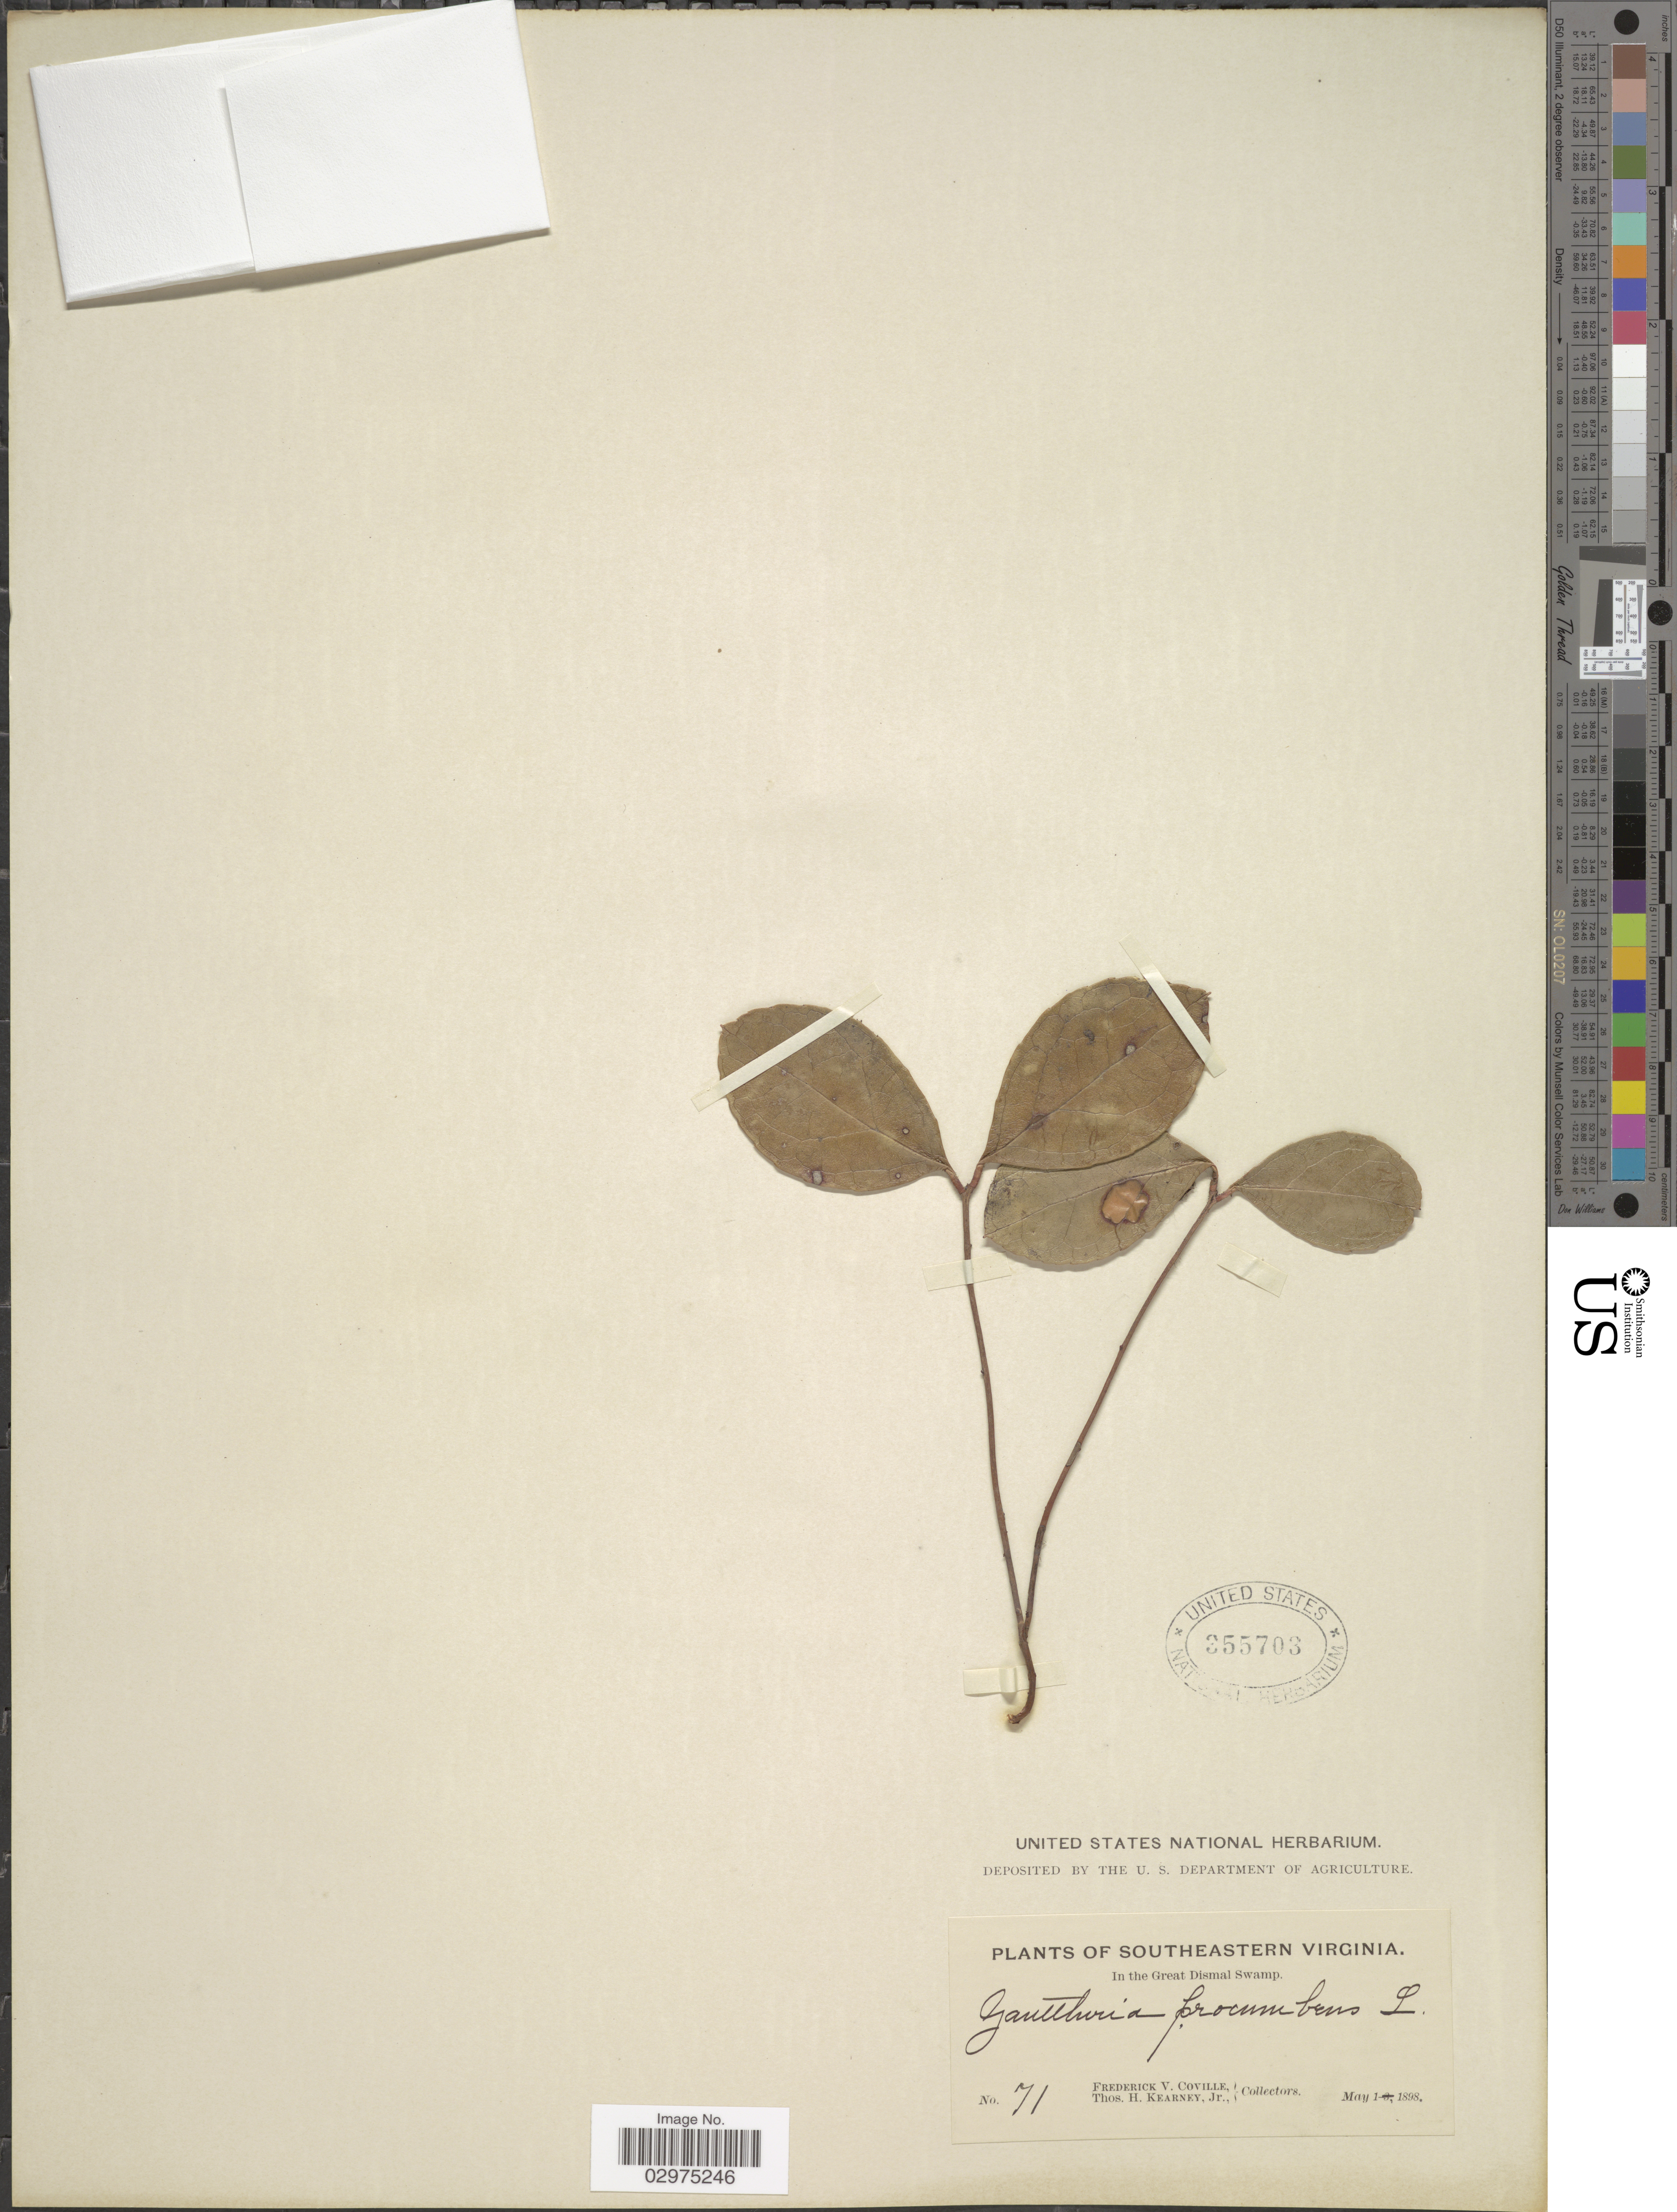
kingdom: Plantae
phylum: Tracheophyta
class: Magnoliopsida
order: Ericales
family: Ericaceae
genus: Gaultheria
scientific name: Gaultheria procumbens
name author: L.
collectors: F. V. Coville & T. H. Kearney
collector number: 71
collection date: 1898-05-01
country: United States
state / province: Virginia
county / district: City of Chesapeake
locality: Southeastern Virginia. In the Great Dismal Swamp.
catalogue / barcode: US 355703